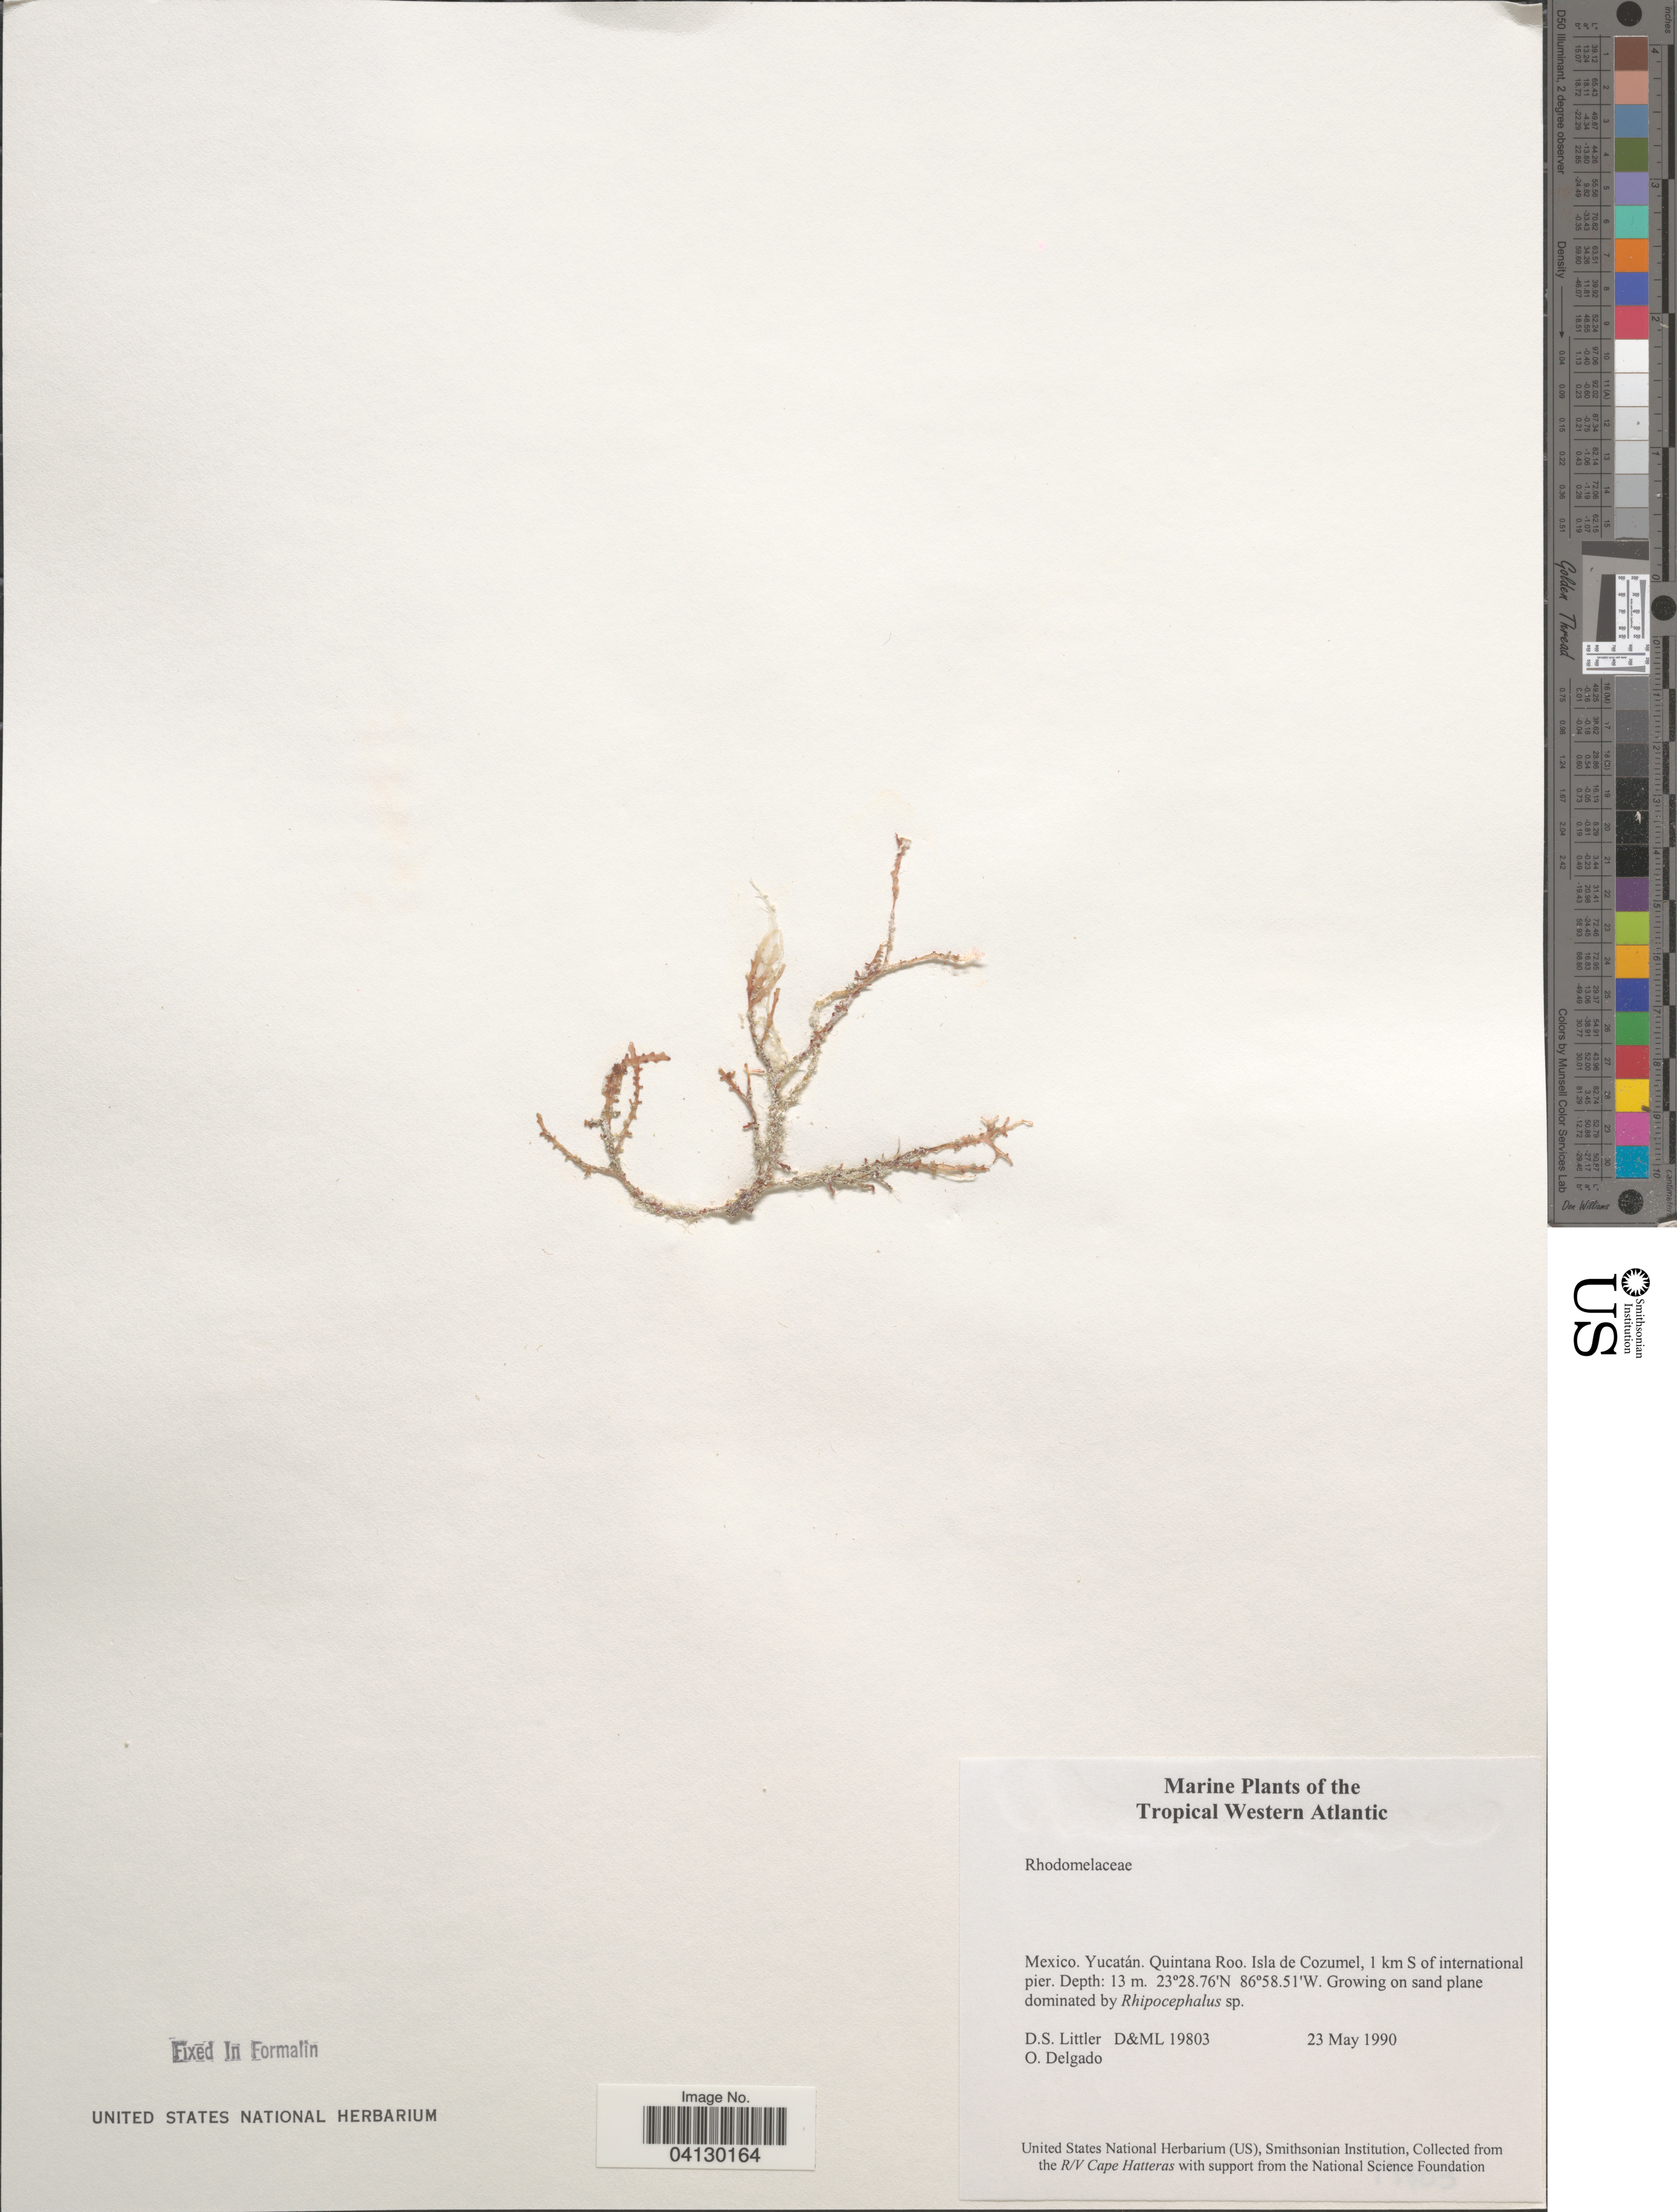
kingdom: Plantae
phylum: Rhodophyta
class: Florideophyceae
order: Corallinales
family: Corallinaceae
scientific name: Crustose Coralline Algae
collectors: D. S. Littler & O. Delgado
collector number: D&ML 19803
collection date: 1990-05-23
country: Mexico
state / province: Yucatán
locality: Quintana Roo. Isla de Cozumel, 1 km S of international pier. The Tropical Western Atlantic.